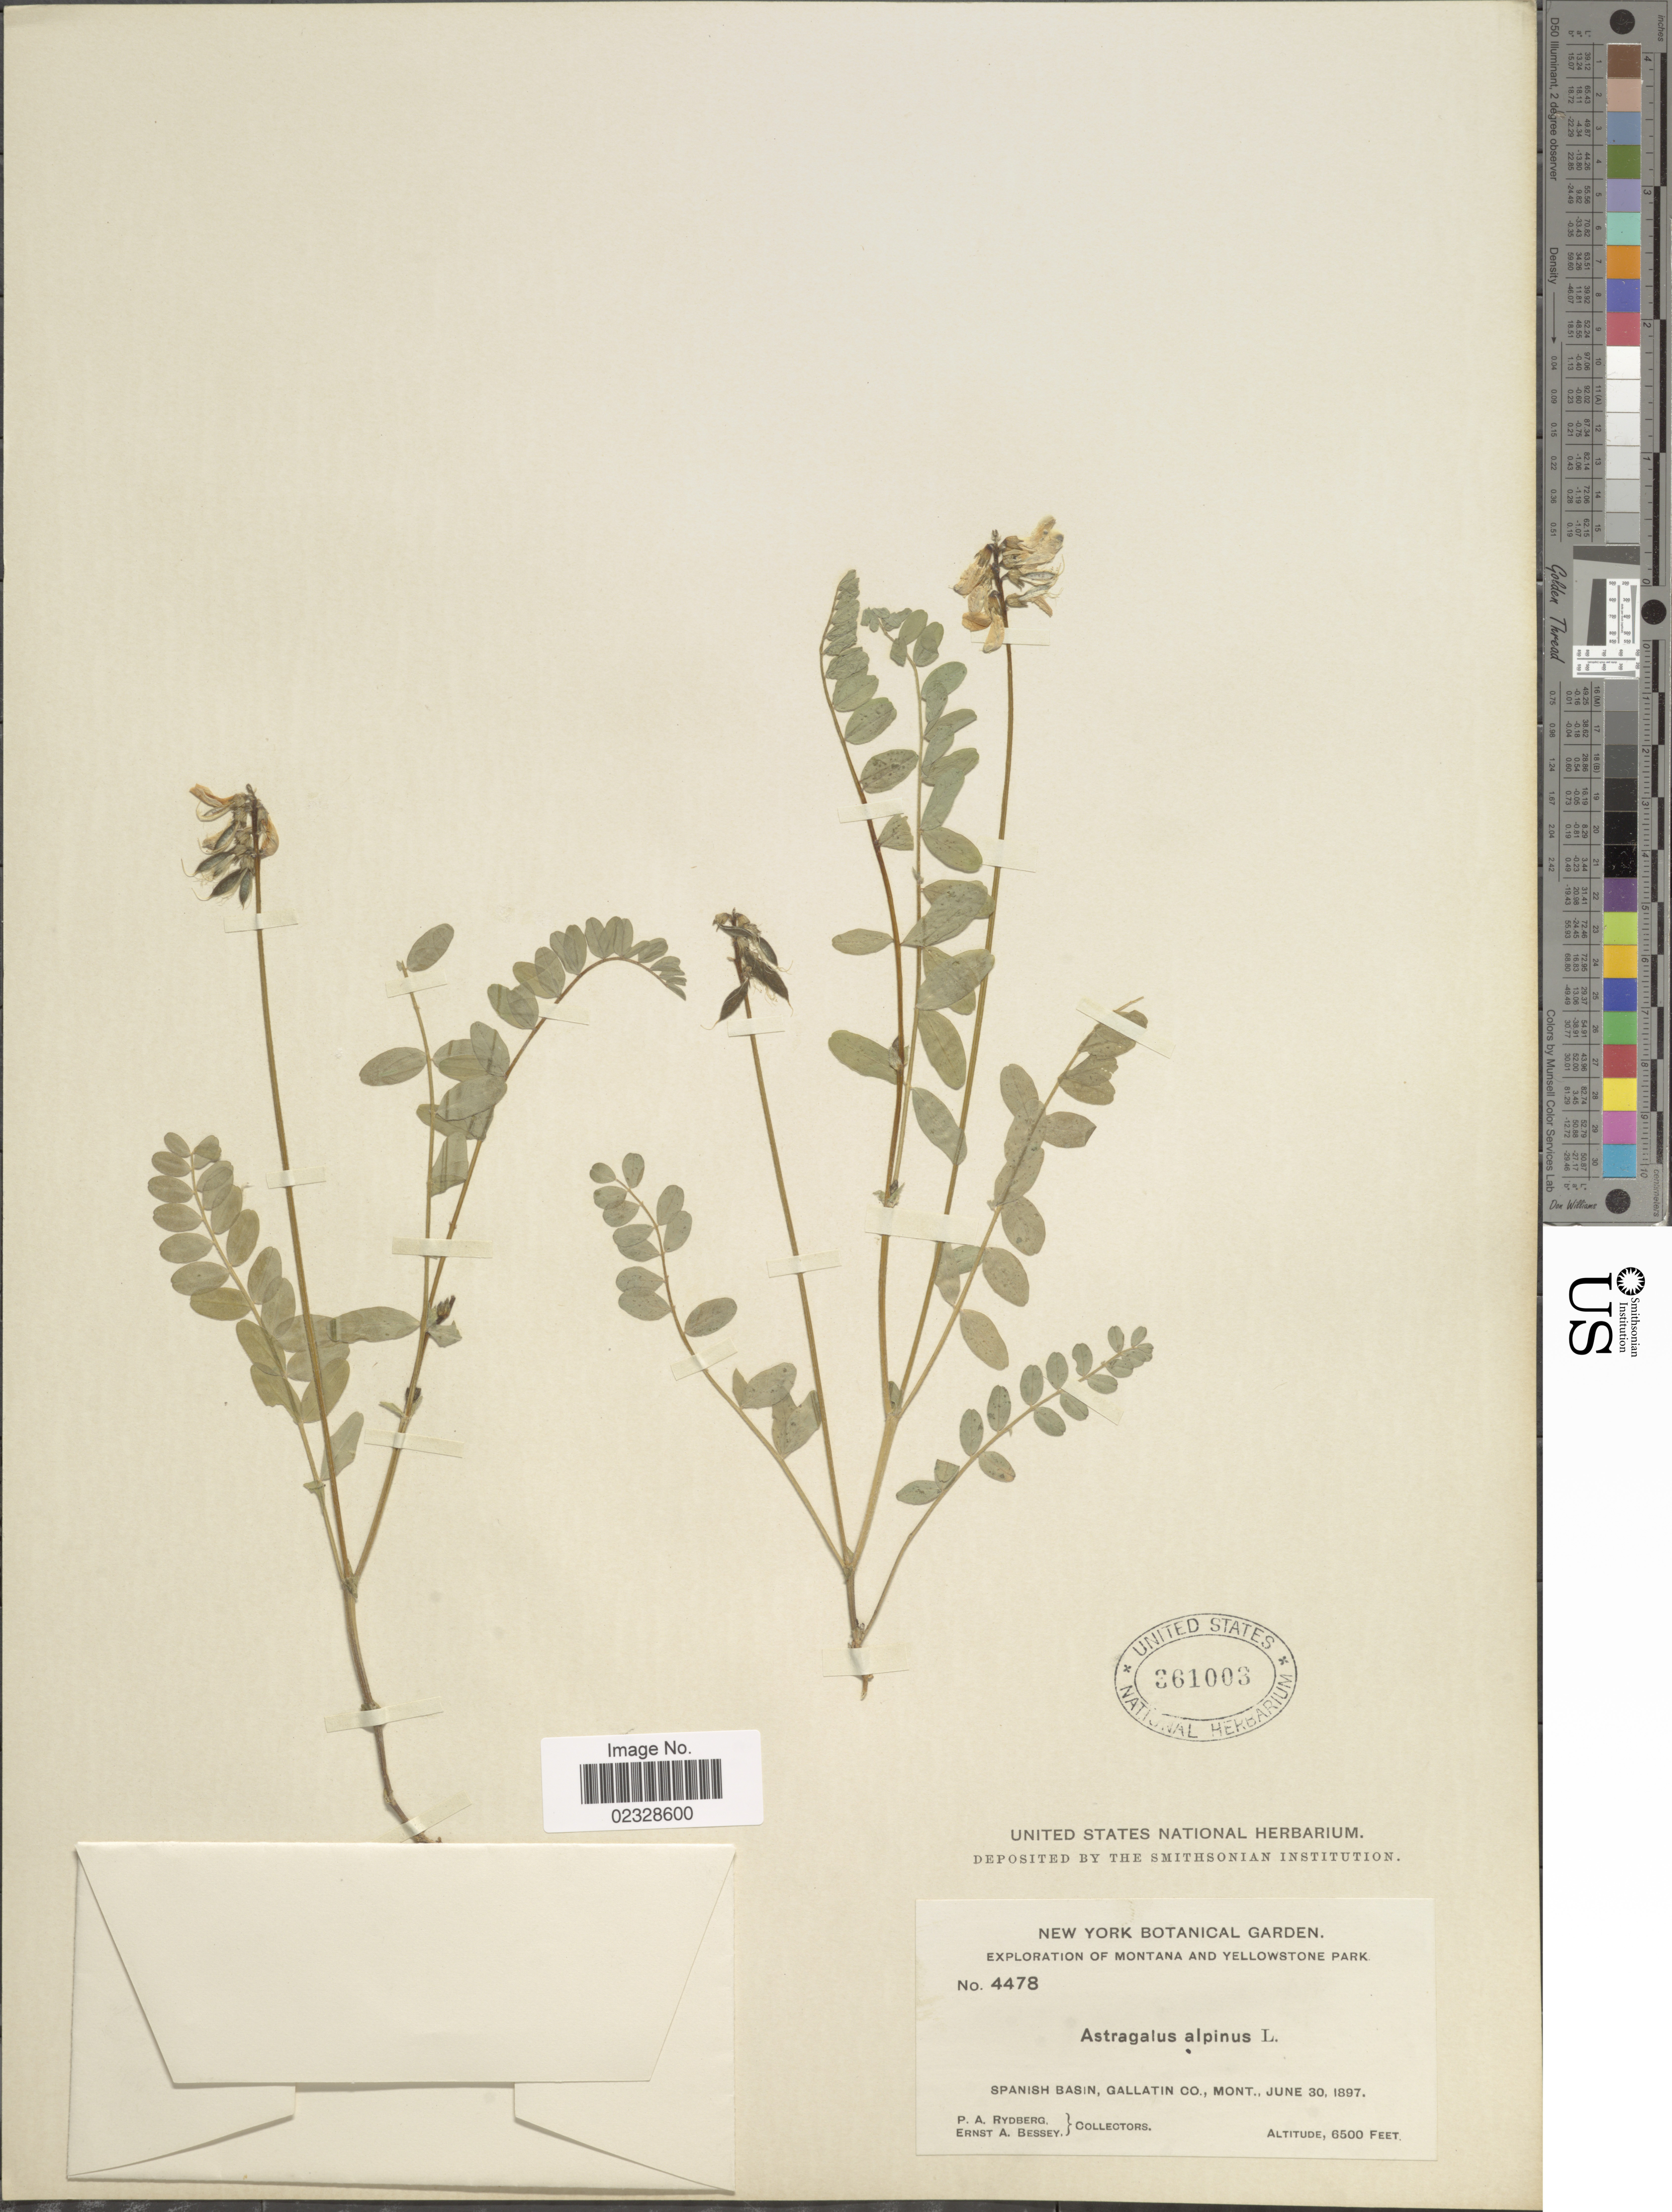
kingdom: Plantae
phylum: Tracheophyta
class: Magnoliopsida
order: Fabales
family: Fabaceae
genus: Astragalus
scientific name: Astragalus alpinus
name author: L.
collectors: P. A. Rydberg & E. A. Bessey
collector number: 4478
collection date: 1897-06-30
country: United States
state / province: Montana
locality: Montana and Yellowstone Park. Spanish Basin, Gallatin Co.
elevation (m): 1981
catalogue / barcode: US 361003